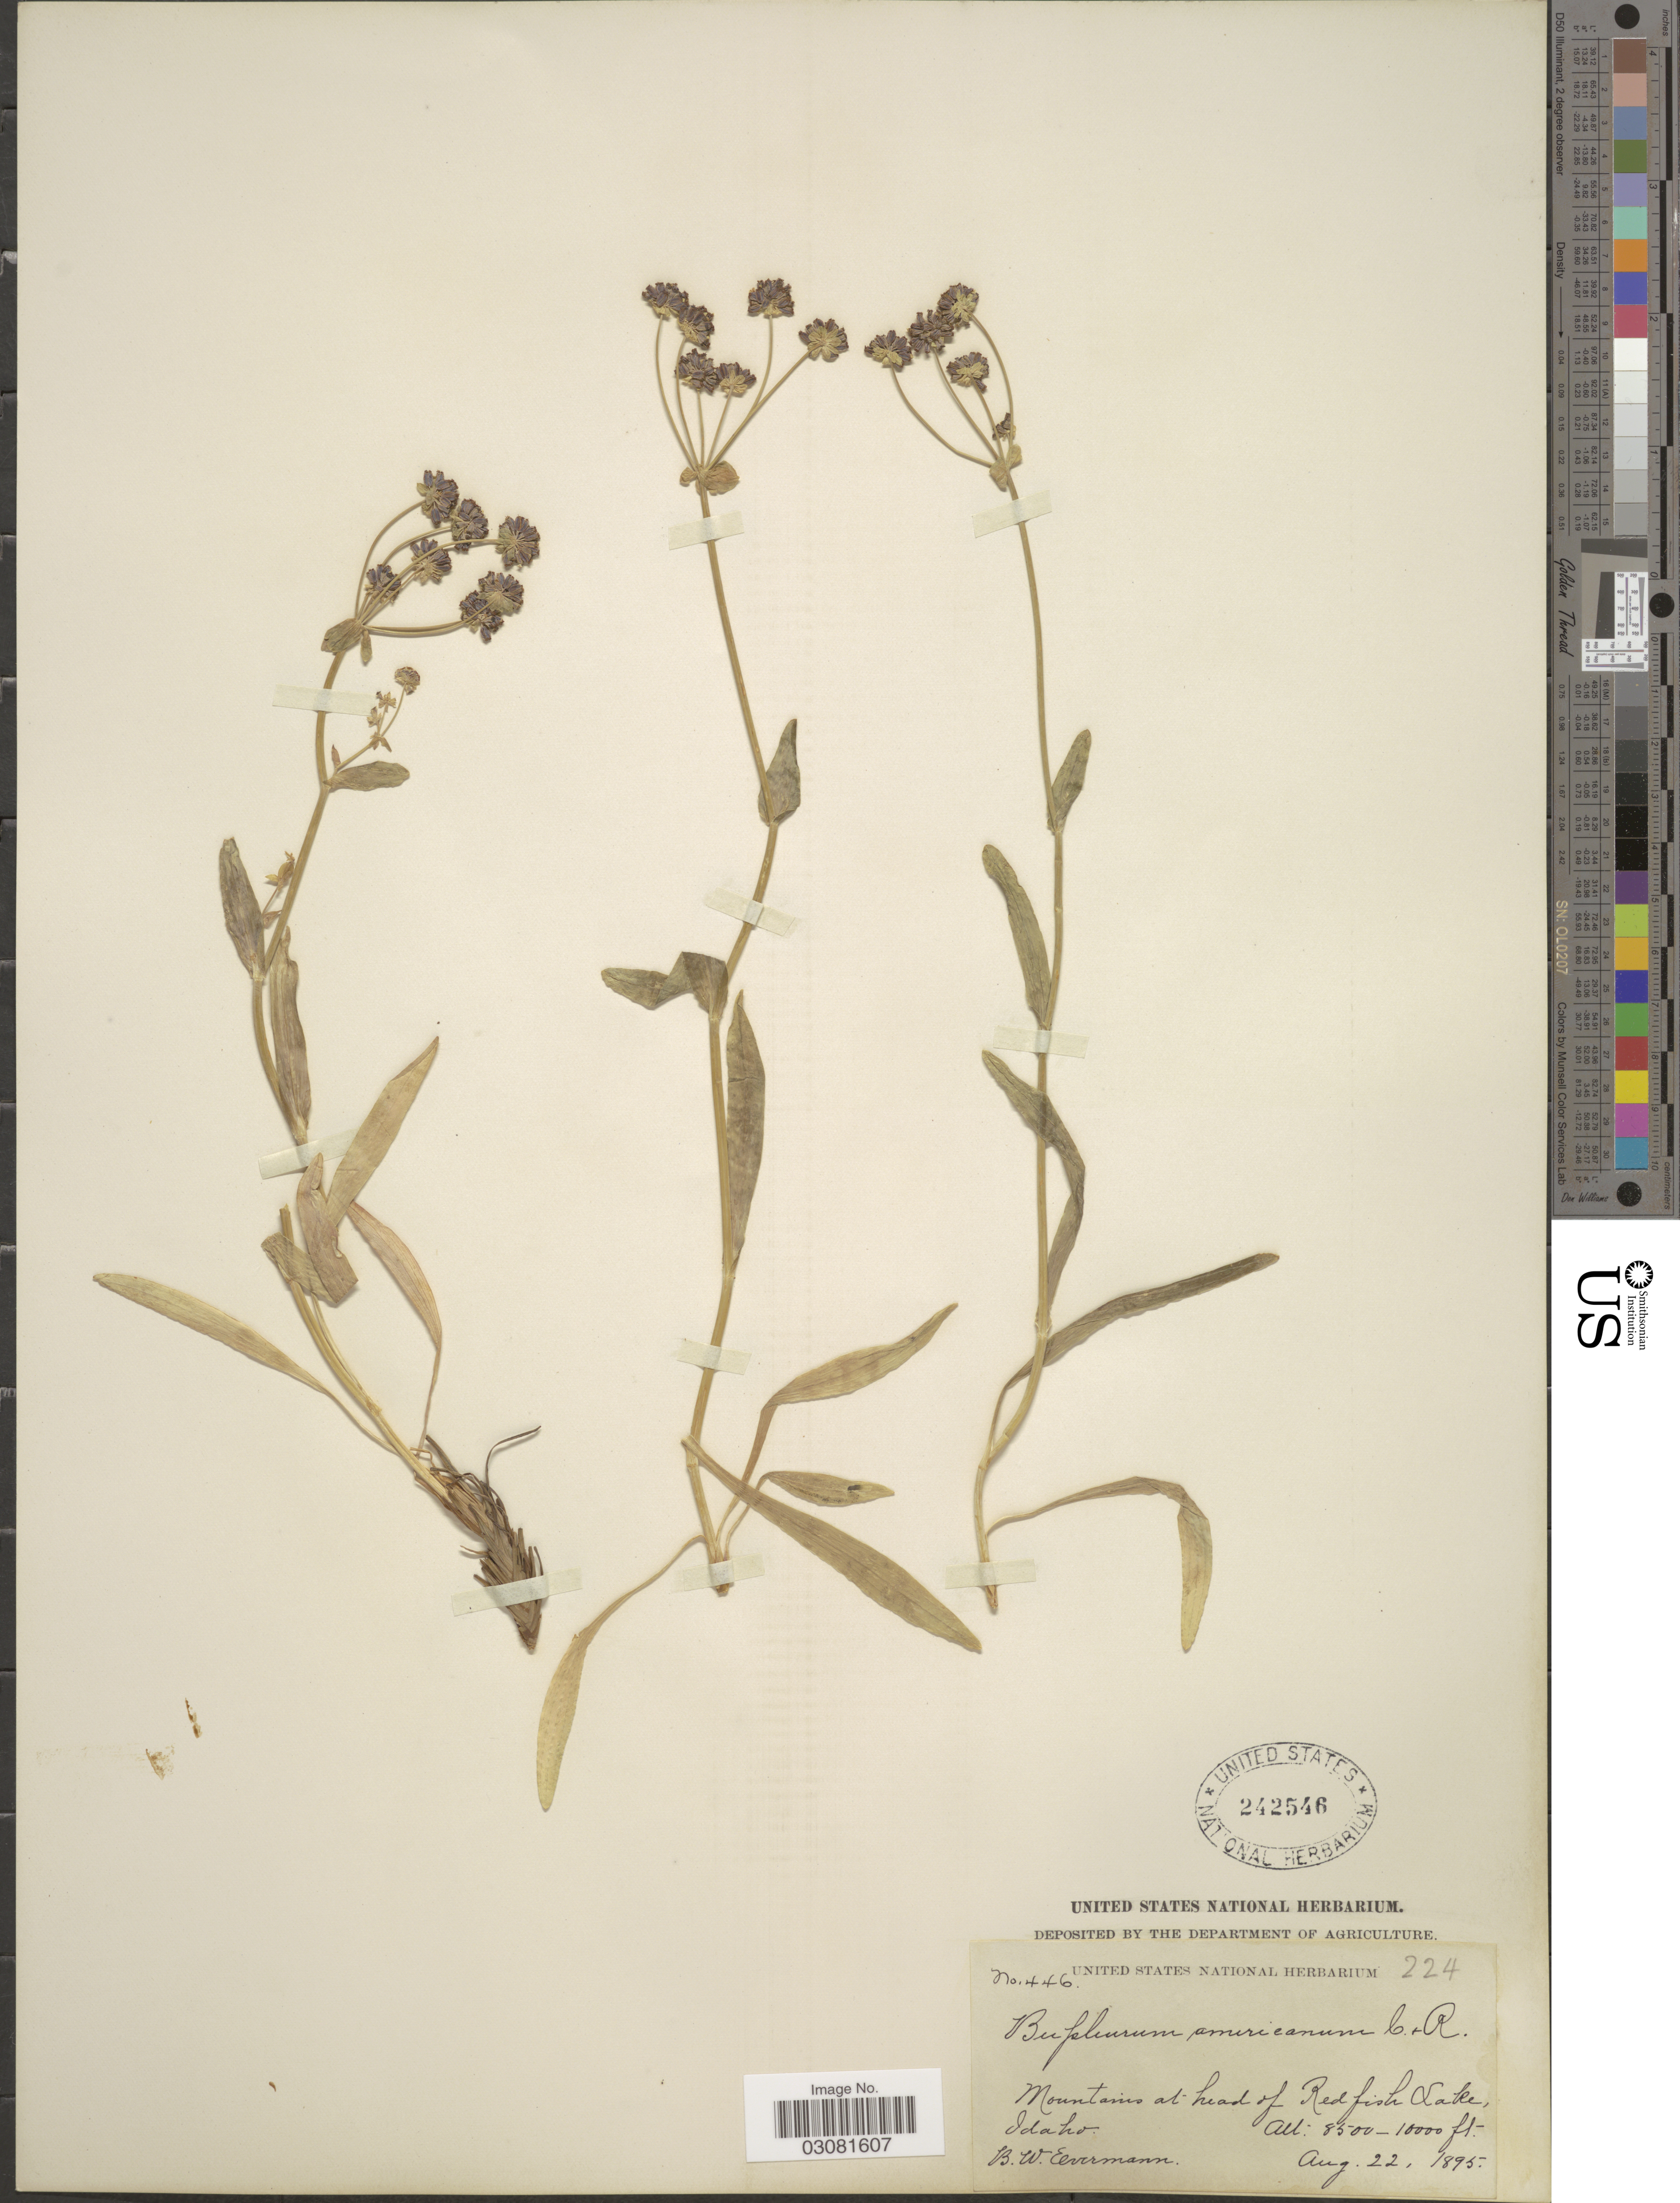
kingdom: Plantae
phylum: Tracheophyta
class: Magnoliopsida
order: Apiales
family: Apiaceae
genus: Bupleurum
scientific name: Bupleurum americanum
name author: J.M. Coult. & Rose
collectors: B. W. Evermann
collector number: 446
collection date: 1895-08-22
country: United States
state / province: Idaho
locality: Mountains at head of Red Fish Lake.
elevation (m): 2591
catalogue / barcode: US 242546